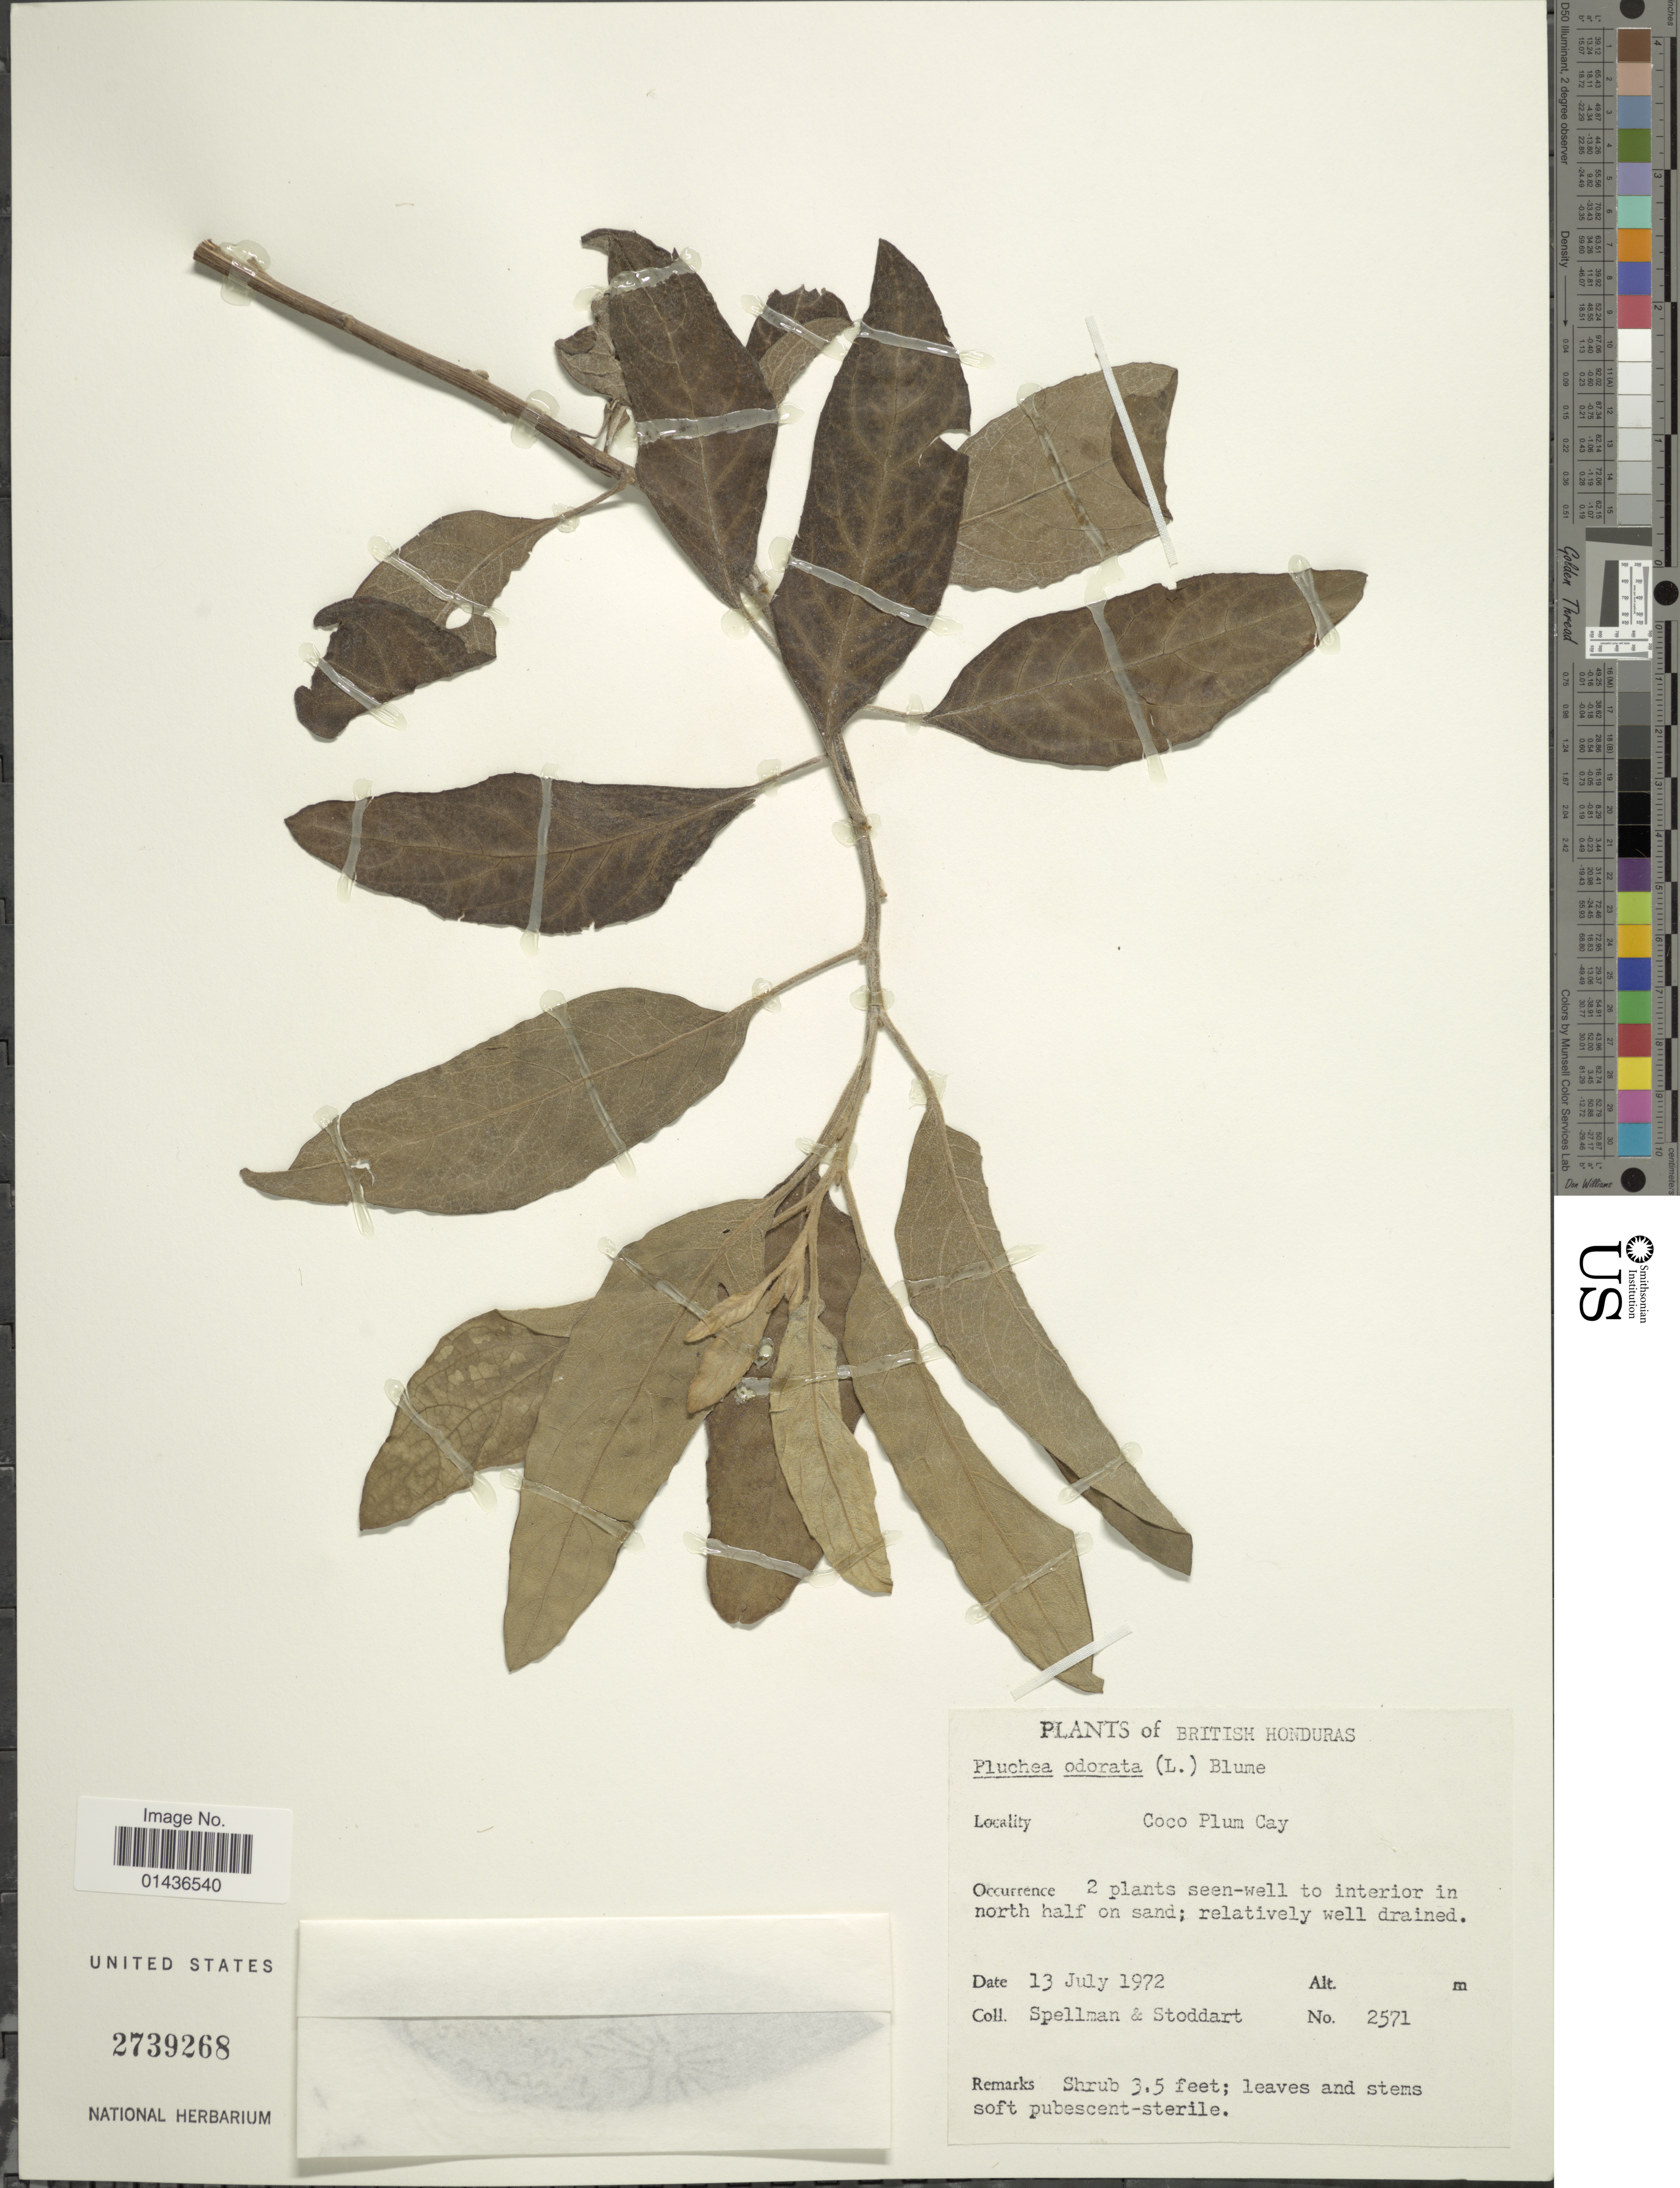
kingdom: Plantae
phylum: Tracheophyta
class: Magnoliopsida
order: Asterales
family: Asteraceae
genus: Pluchea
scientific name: Pluchea carolinensis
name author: (Jacq.) D. Don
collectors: Spellman, -- & -. Stoddart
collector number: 2571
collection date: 1972-07-13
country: Belize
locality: British Honduras, Coco Plum Cay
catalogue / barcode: US 2739268